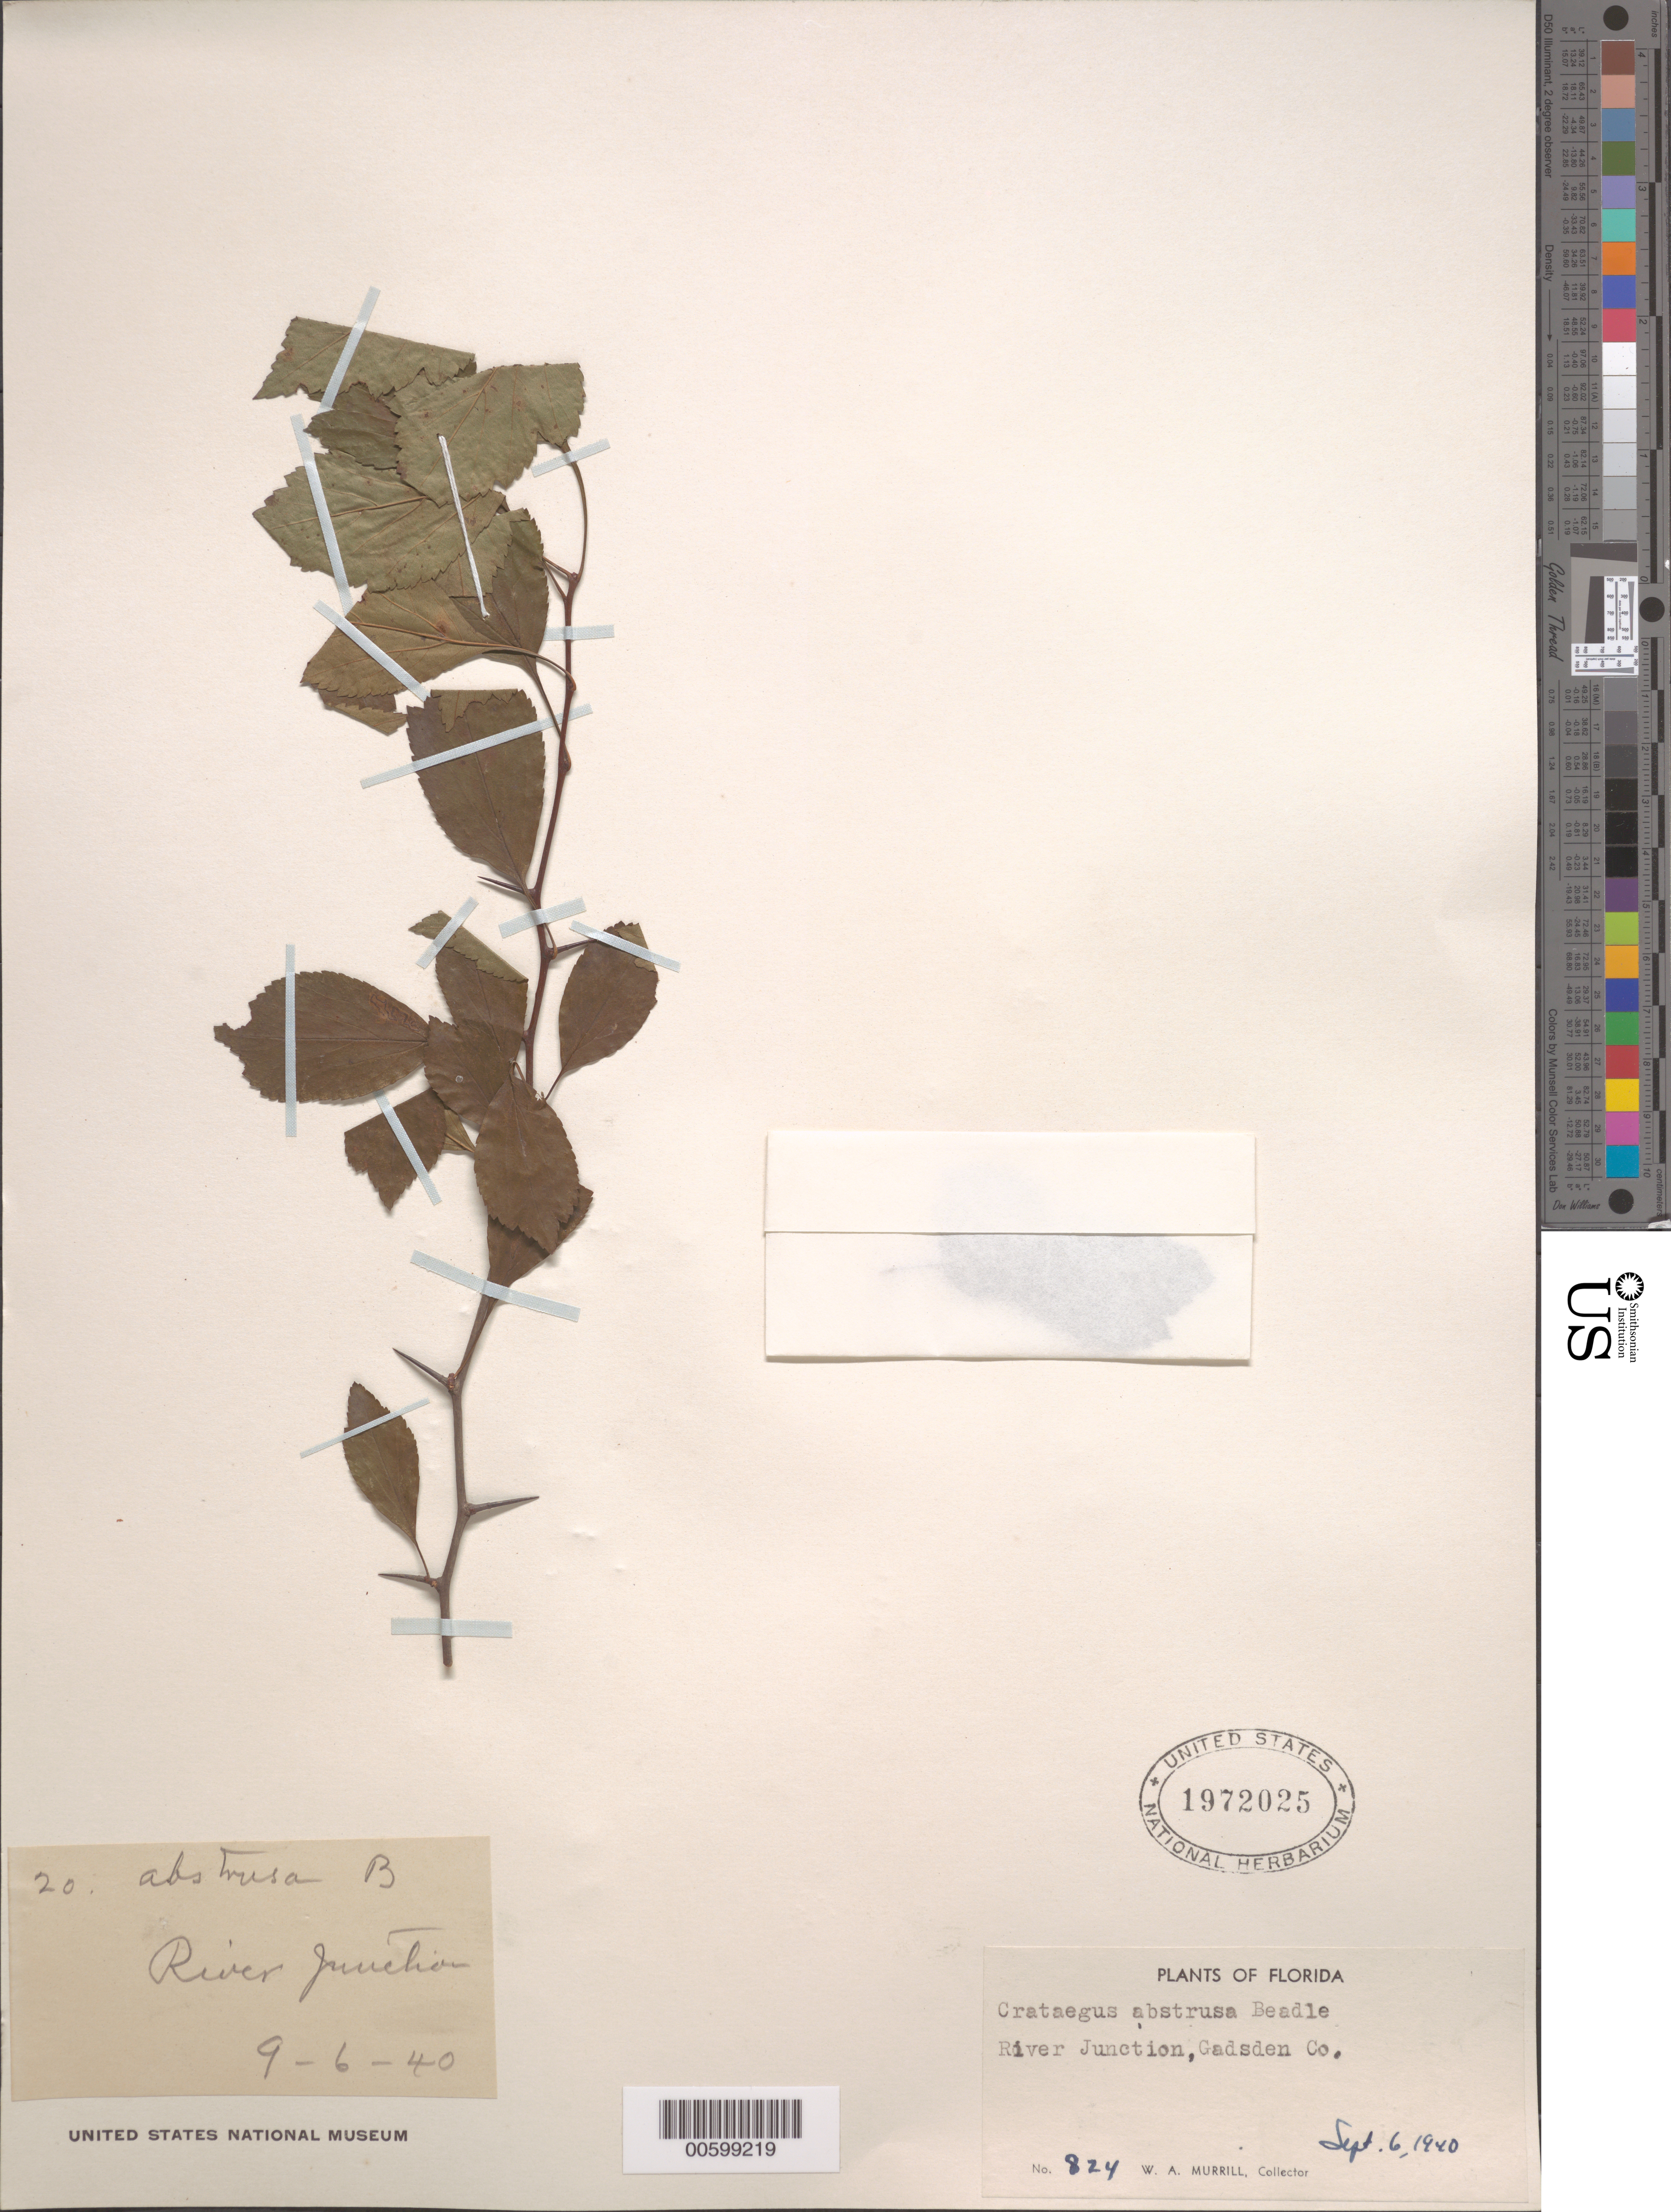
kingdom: Plantae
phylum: Tracheophyta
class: Magnoliopsida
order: Rosales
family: Rosaceae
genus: Crataegus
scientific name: Crataegus pulcherrima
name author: Ashe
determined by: Phipps, James B., (UWO), University of Western Ontario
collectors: W. A. Murrill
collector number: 824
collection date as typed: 06 Sep 1940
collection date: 1940-09-06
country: United States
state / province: Florida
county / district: Gadsden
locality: River Junction (former name of Chattahoochee)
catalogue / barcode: US 1972025